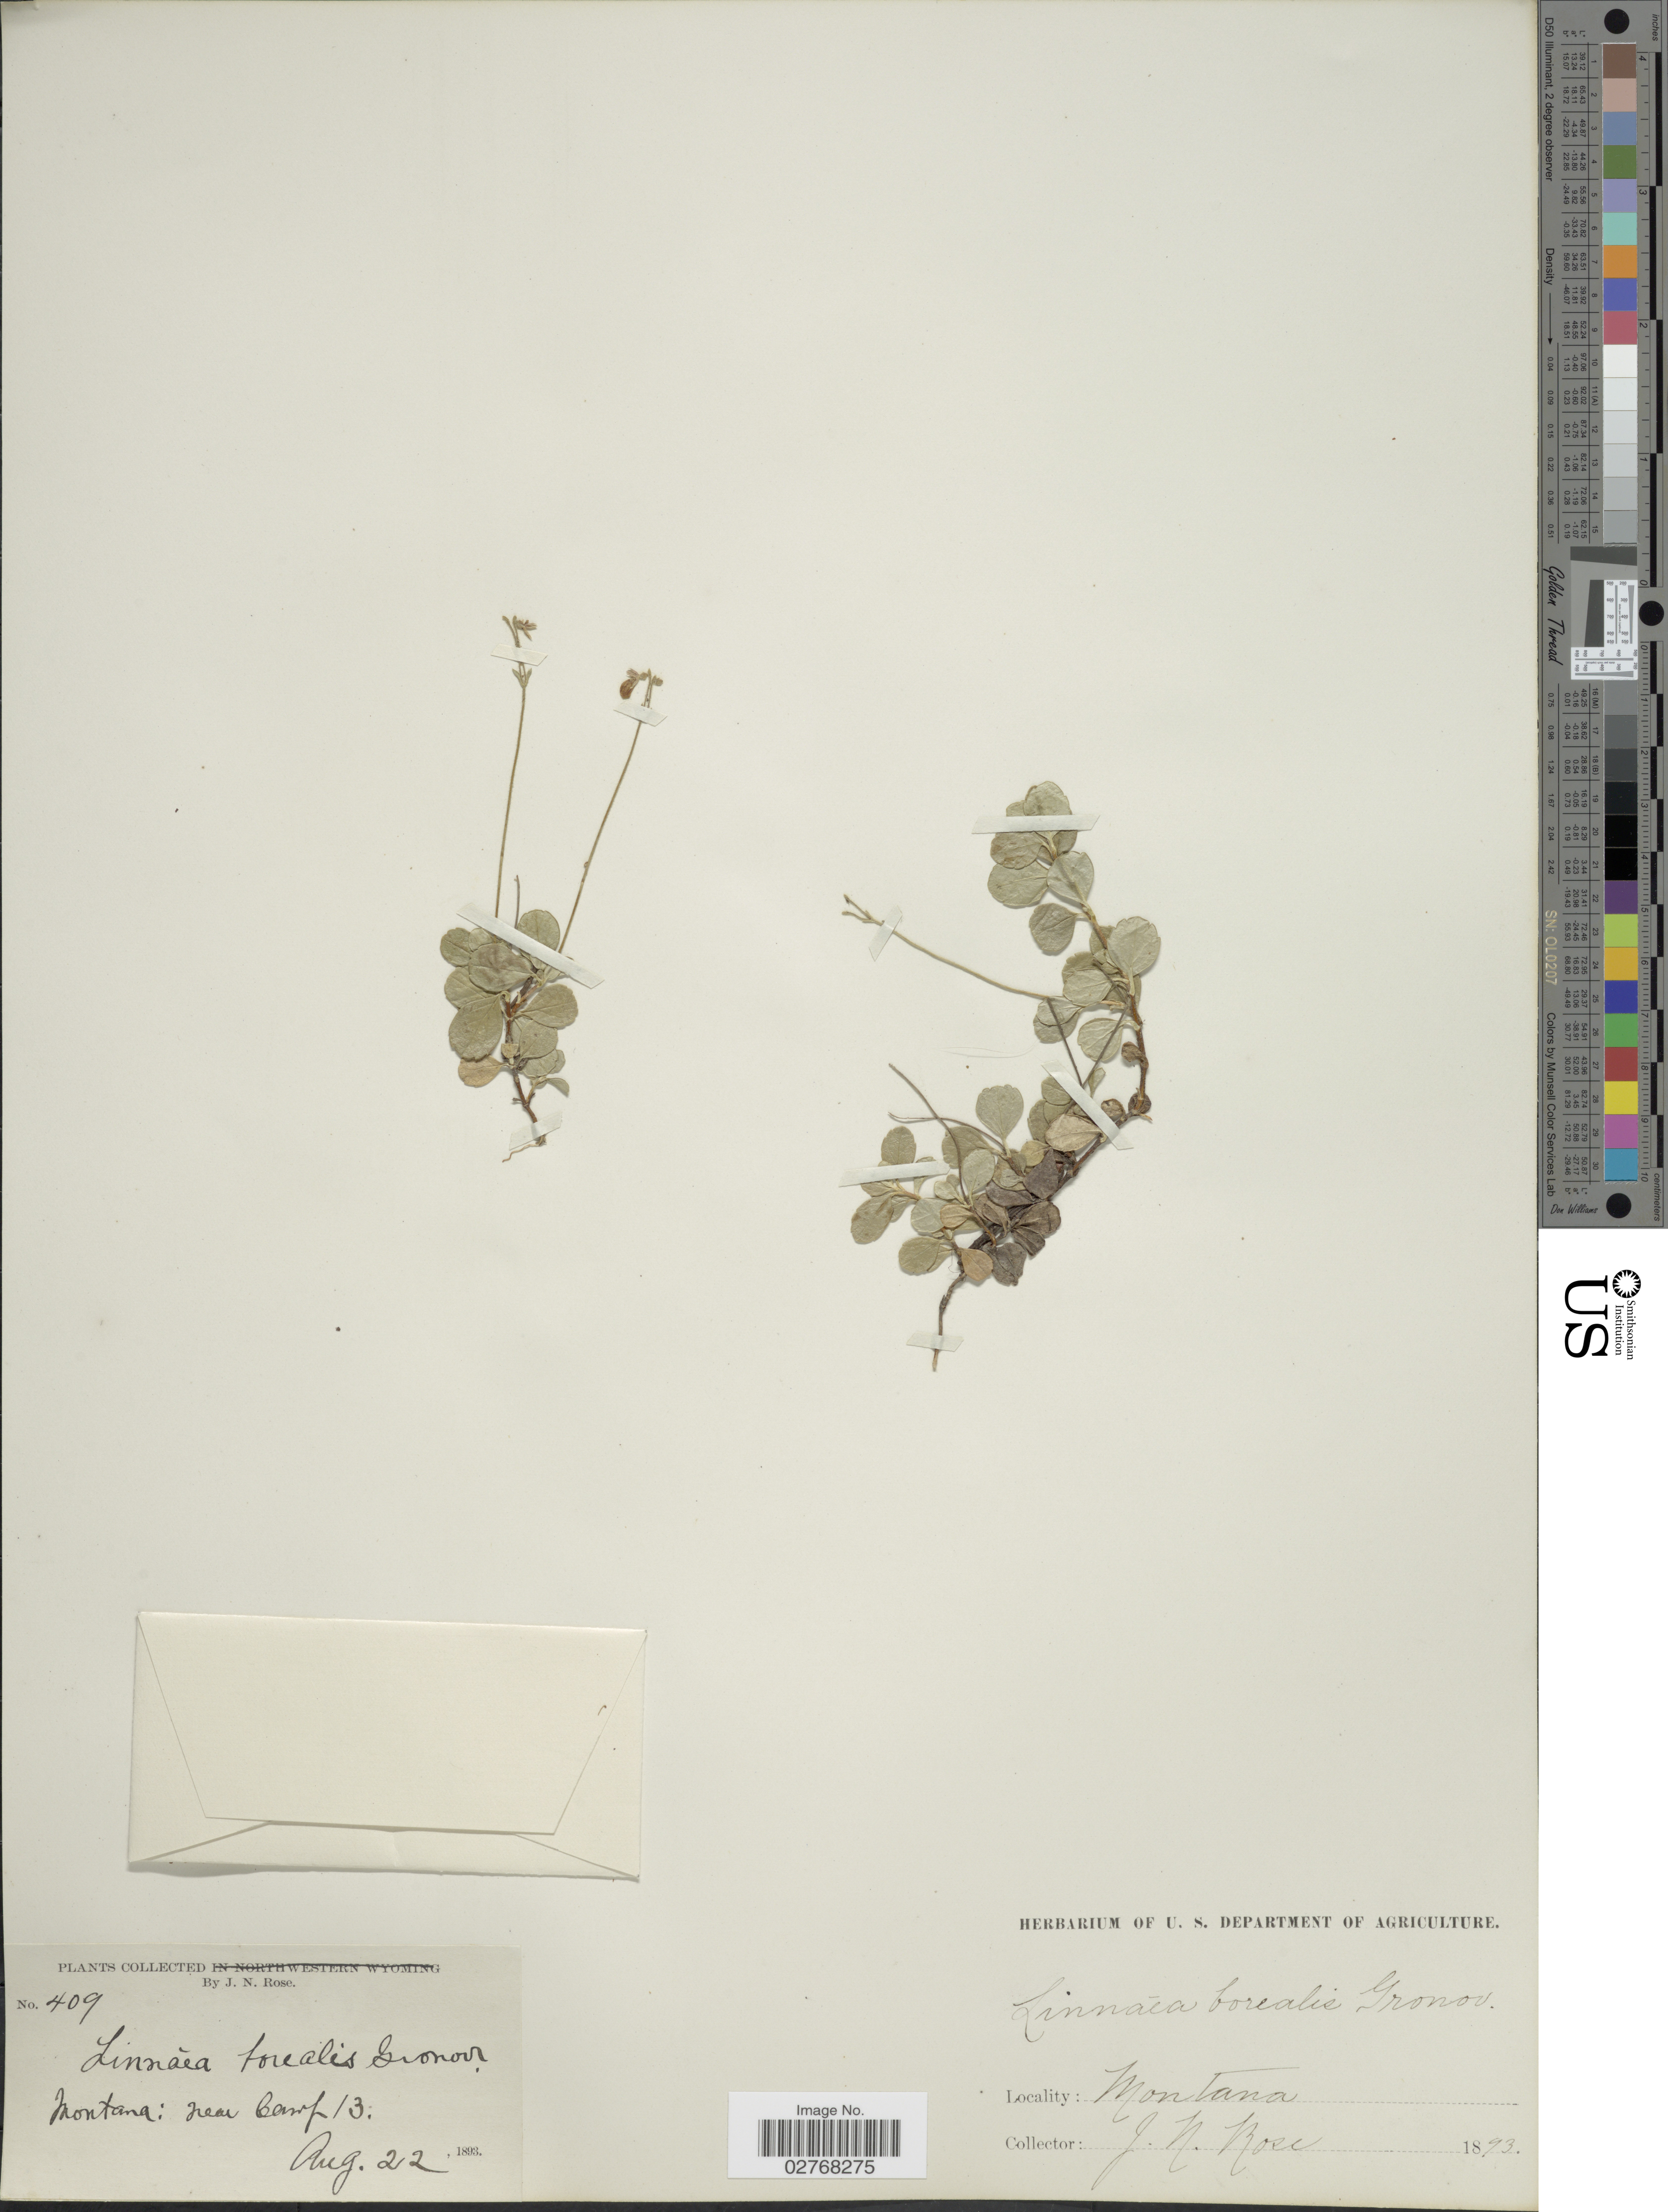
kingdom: Plantae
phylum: Tracheophyta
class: Magnoliopsida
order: Dipsacales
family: Caprifoliaceae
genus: Linnaea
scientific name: Linnaea borealis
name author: L.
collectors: J. N. Rose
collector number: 409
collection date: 1893-08-22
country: United States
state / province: Montana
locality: Near Camp 13.